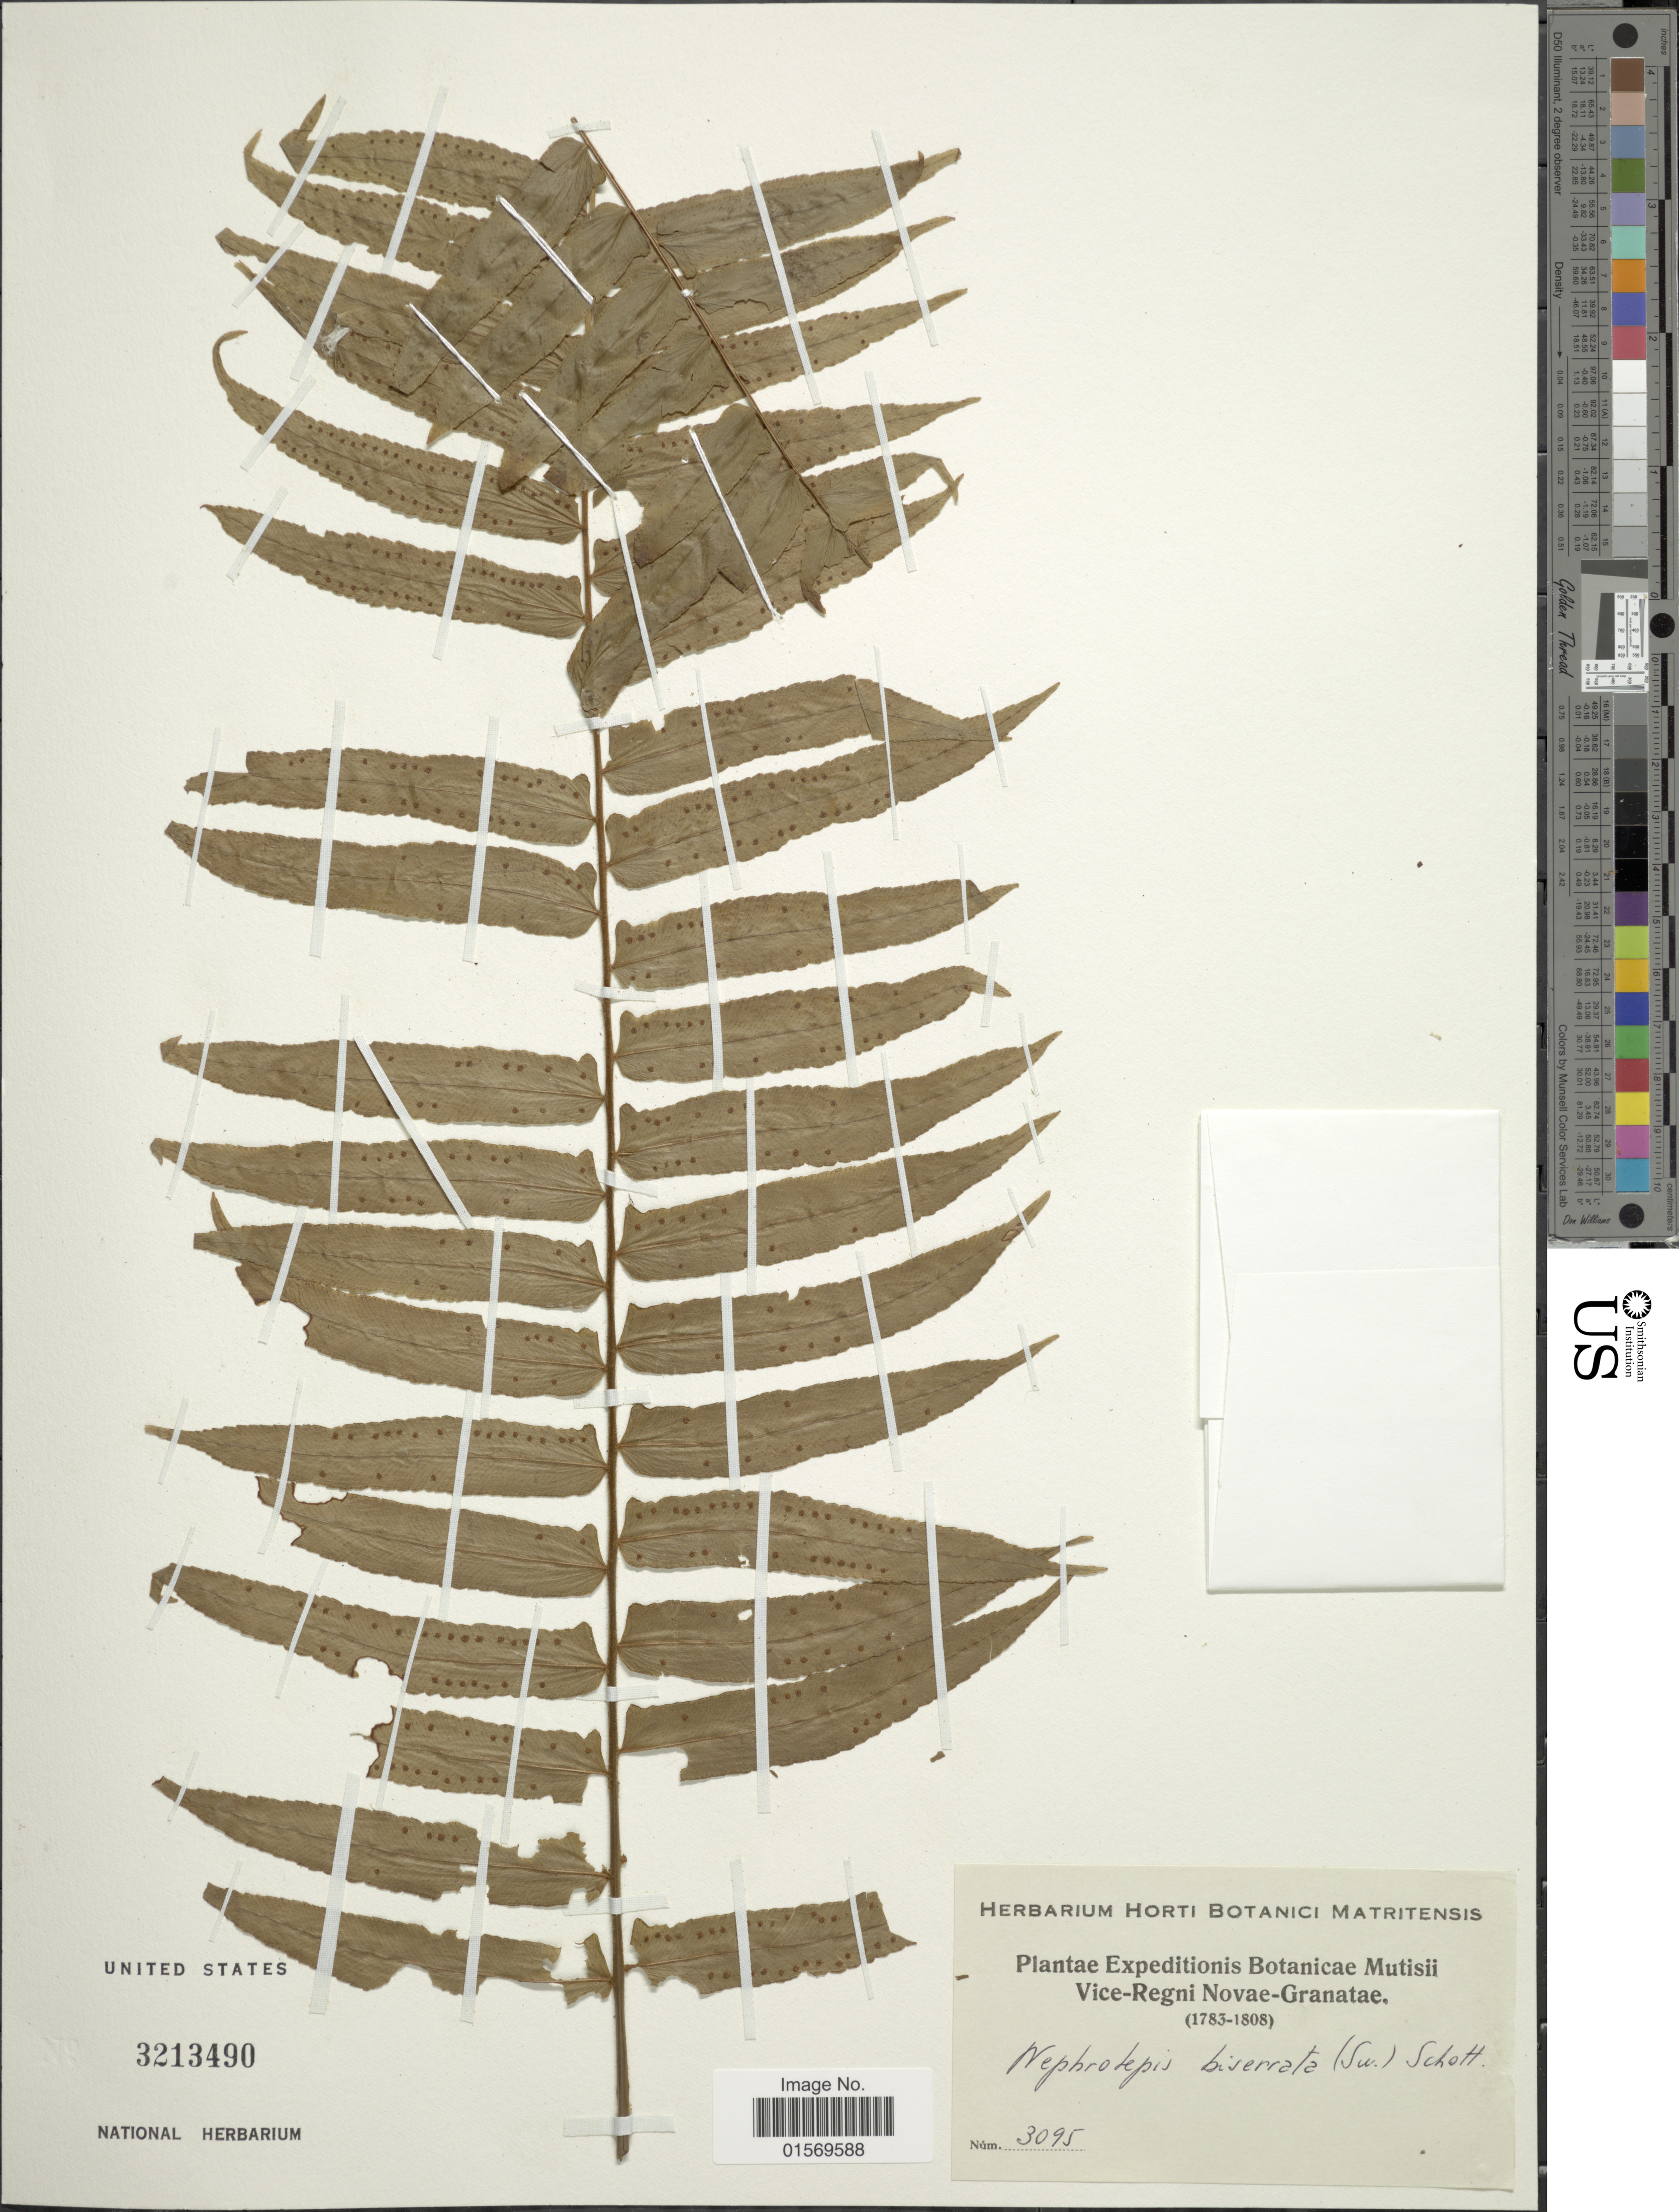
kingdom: Plantae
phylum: Tracheophyta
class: Polypodiopsida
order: Polypodiales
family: Nephrolepidaceae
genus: Nephrolepis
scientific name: Nephrolepis biserrata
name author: (Sw.) Schott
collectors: Herbarium Horti Botanici Matritensis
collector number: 3095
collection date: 1783/1808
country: Colombia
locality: Novae-Granatae.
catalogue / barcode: US 3213490